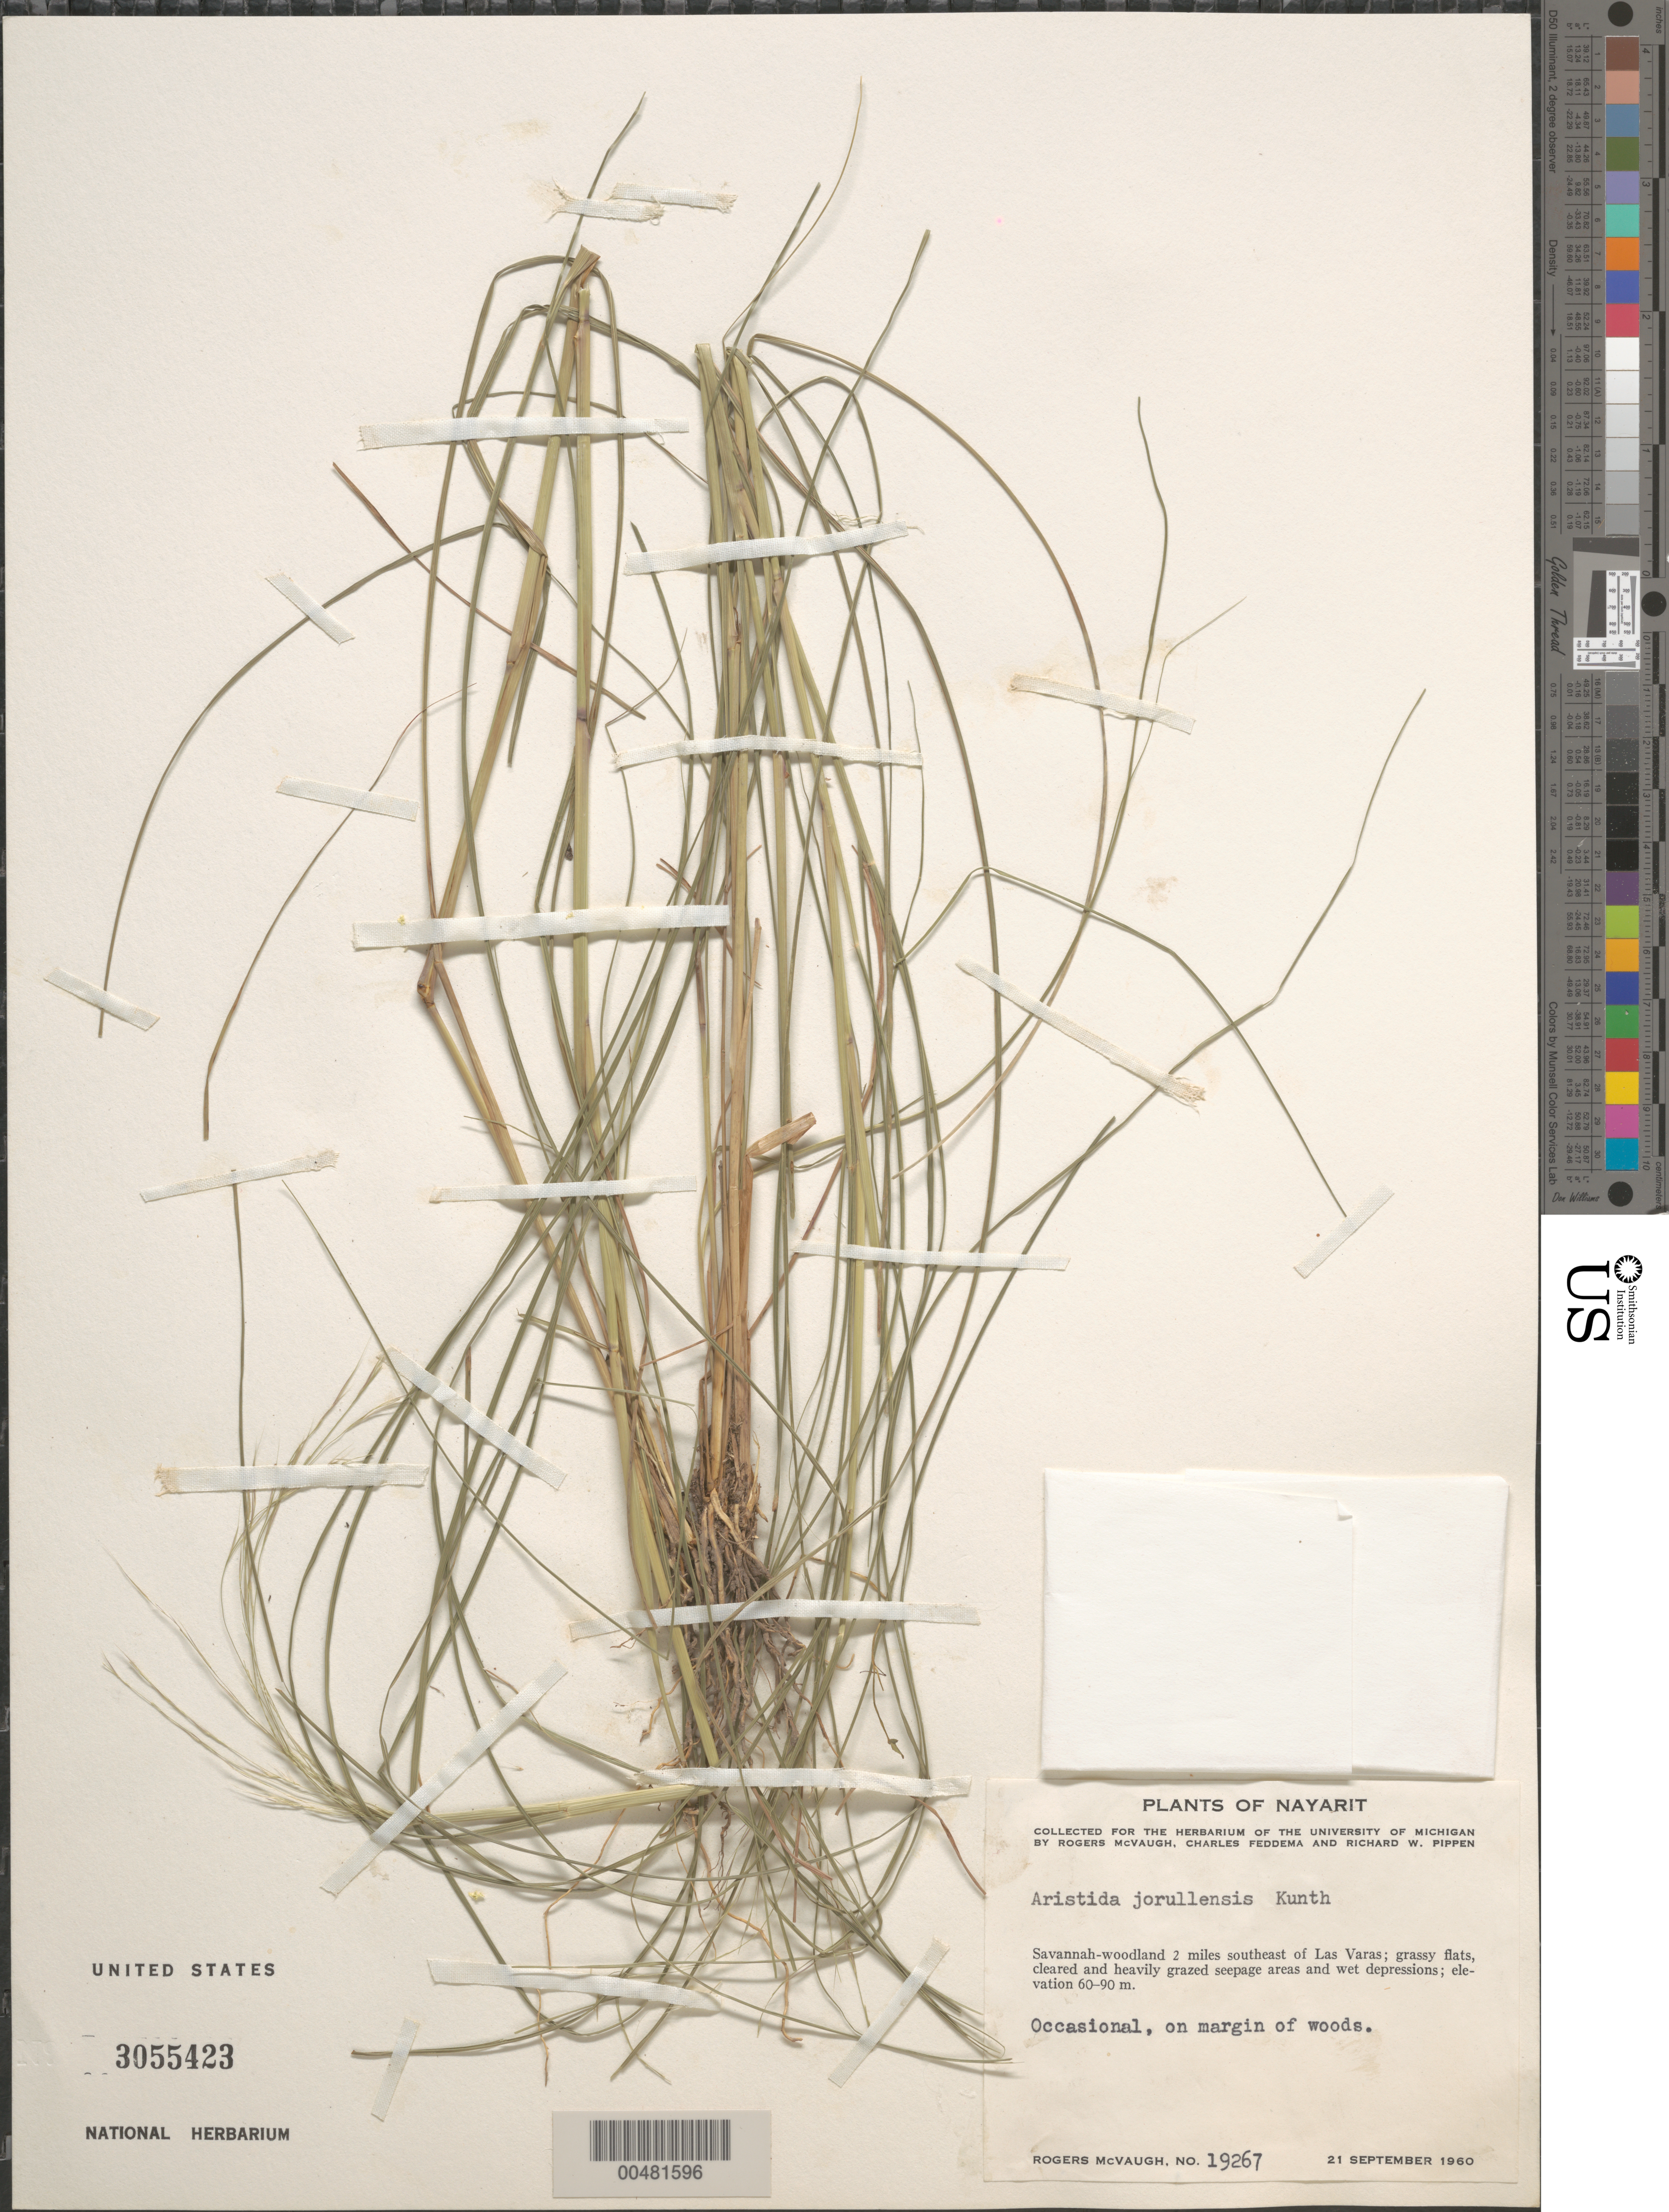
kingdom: Plantae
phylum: Tracheophyta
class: Liliopsida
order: Poales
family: Poaceae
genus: Aristida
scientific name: Aristida jorullensis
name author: Kunth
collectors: R. McVaugh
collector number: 19267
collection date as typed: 21 Sep 1960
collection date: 1960-09-21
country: Mexico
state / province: Nayarit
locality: Savannah-woodland 2 mi SE of Las Varas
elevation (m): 60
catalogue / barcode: US 3055423